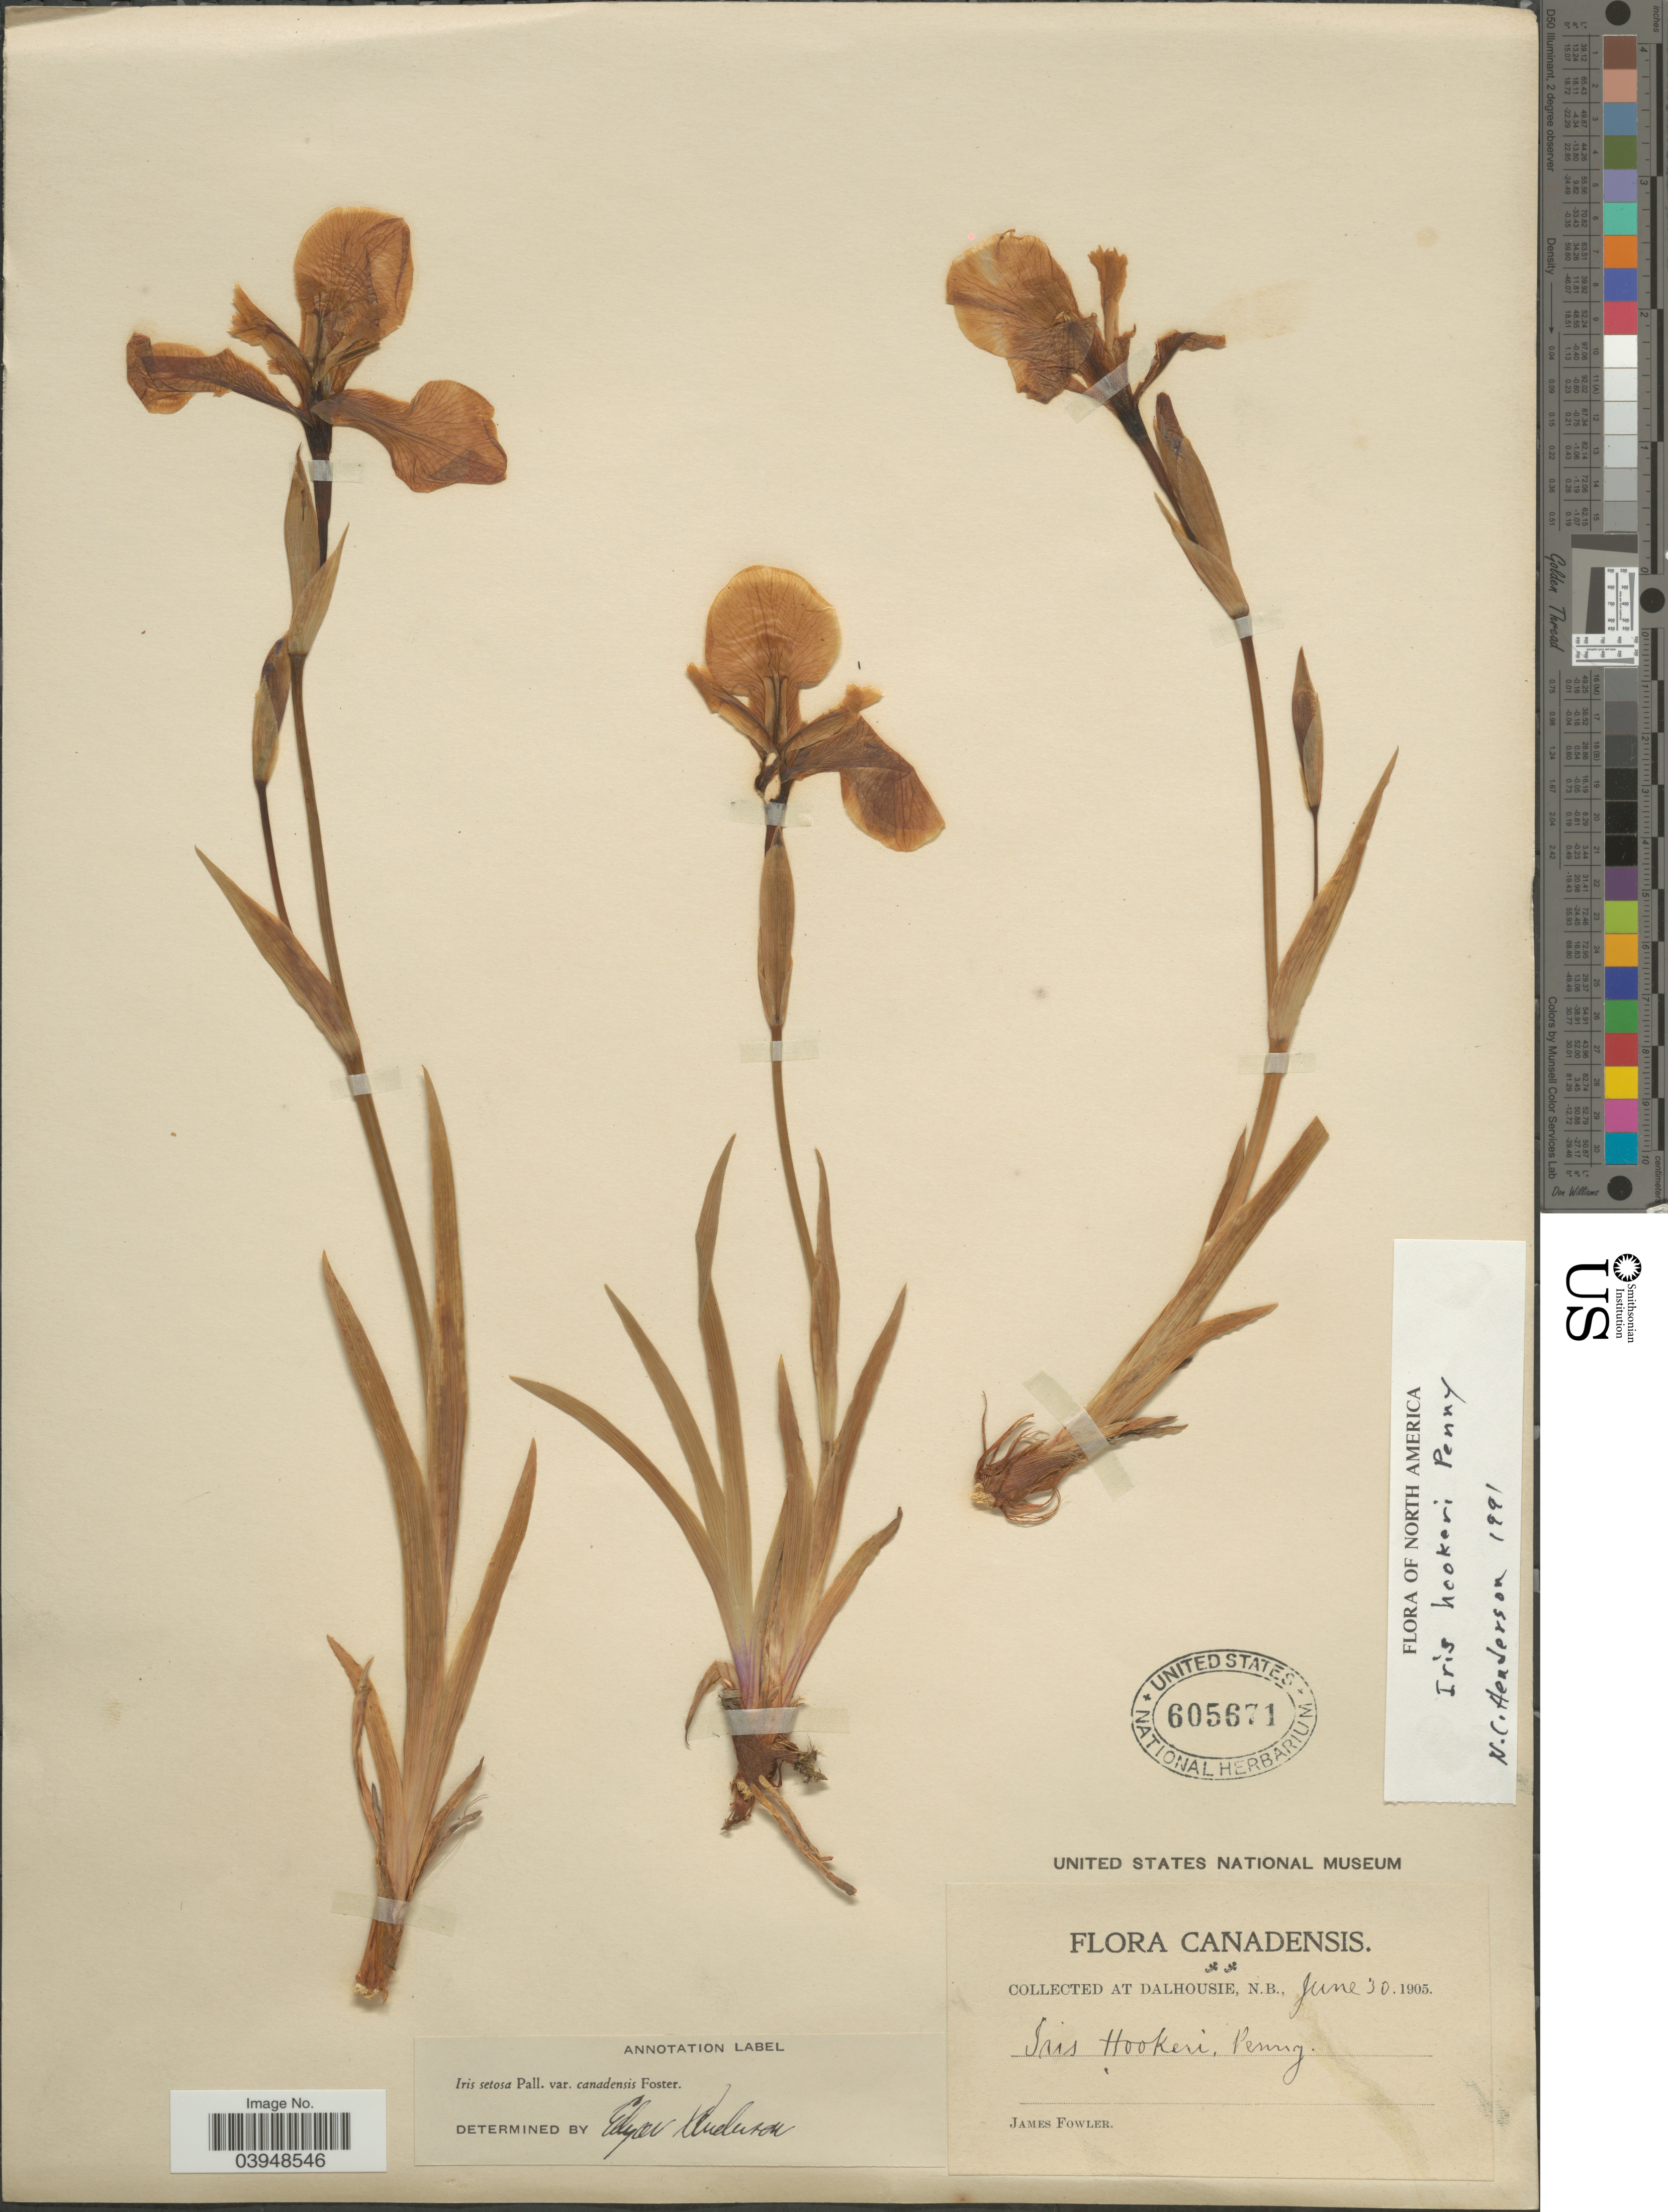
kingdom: Plantae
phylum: Tracheophyta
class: Liliopsida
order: Asparagales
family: Iridaceae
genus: Iris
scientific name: Iris hookeri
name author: Penny ex G. Don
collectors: J. P. Fowler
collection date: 1905-06-30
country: Canada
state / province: New Brunswick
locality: Dalhousie.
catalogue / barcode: US 605671